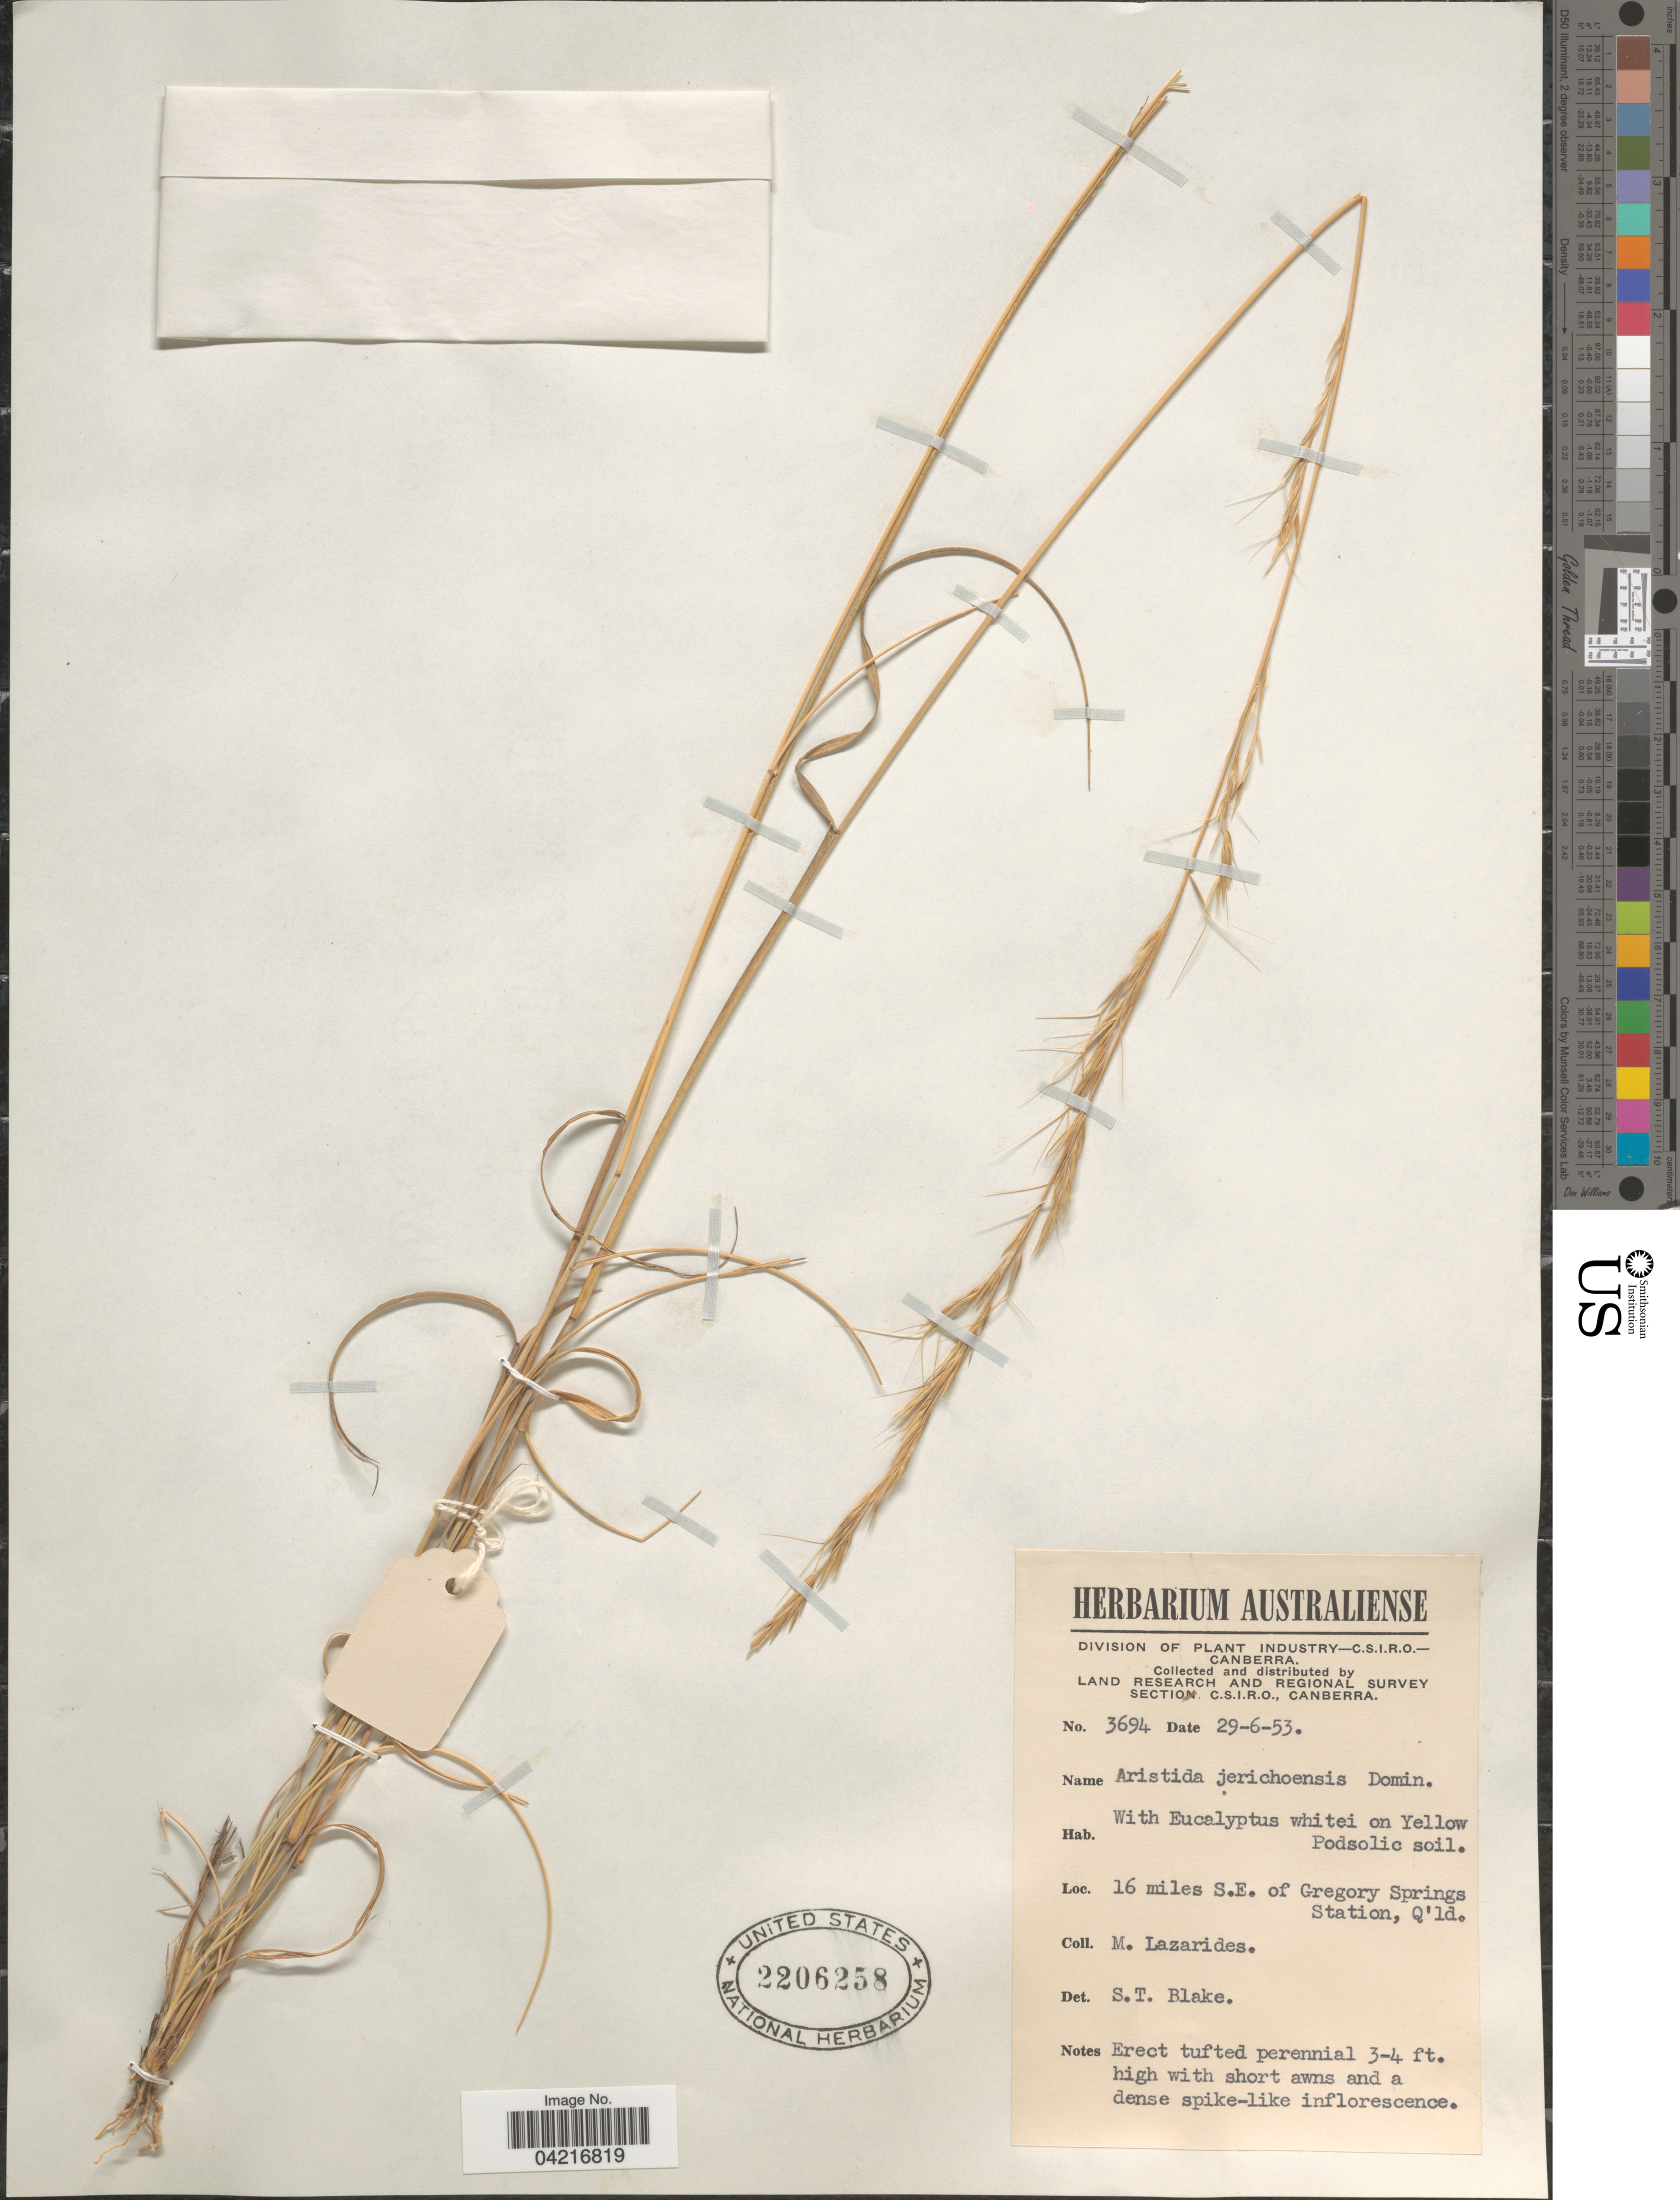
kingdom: Plantae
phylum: Tracheophyta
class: Liliopsida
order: Poales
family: Poaceae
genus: Aristida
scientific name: Aristida jerichoensis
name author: (Domin) Henr.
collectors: M. Lazarides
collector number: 3694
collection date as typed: Transcribed d/m/y: 29/6/53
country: Australia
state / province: Queensland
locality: Land Research and Regional Survey Section, C.S.I.R.O. 16 miles S.E. of Gregory Springs Station.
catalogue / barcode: US 2206258